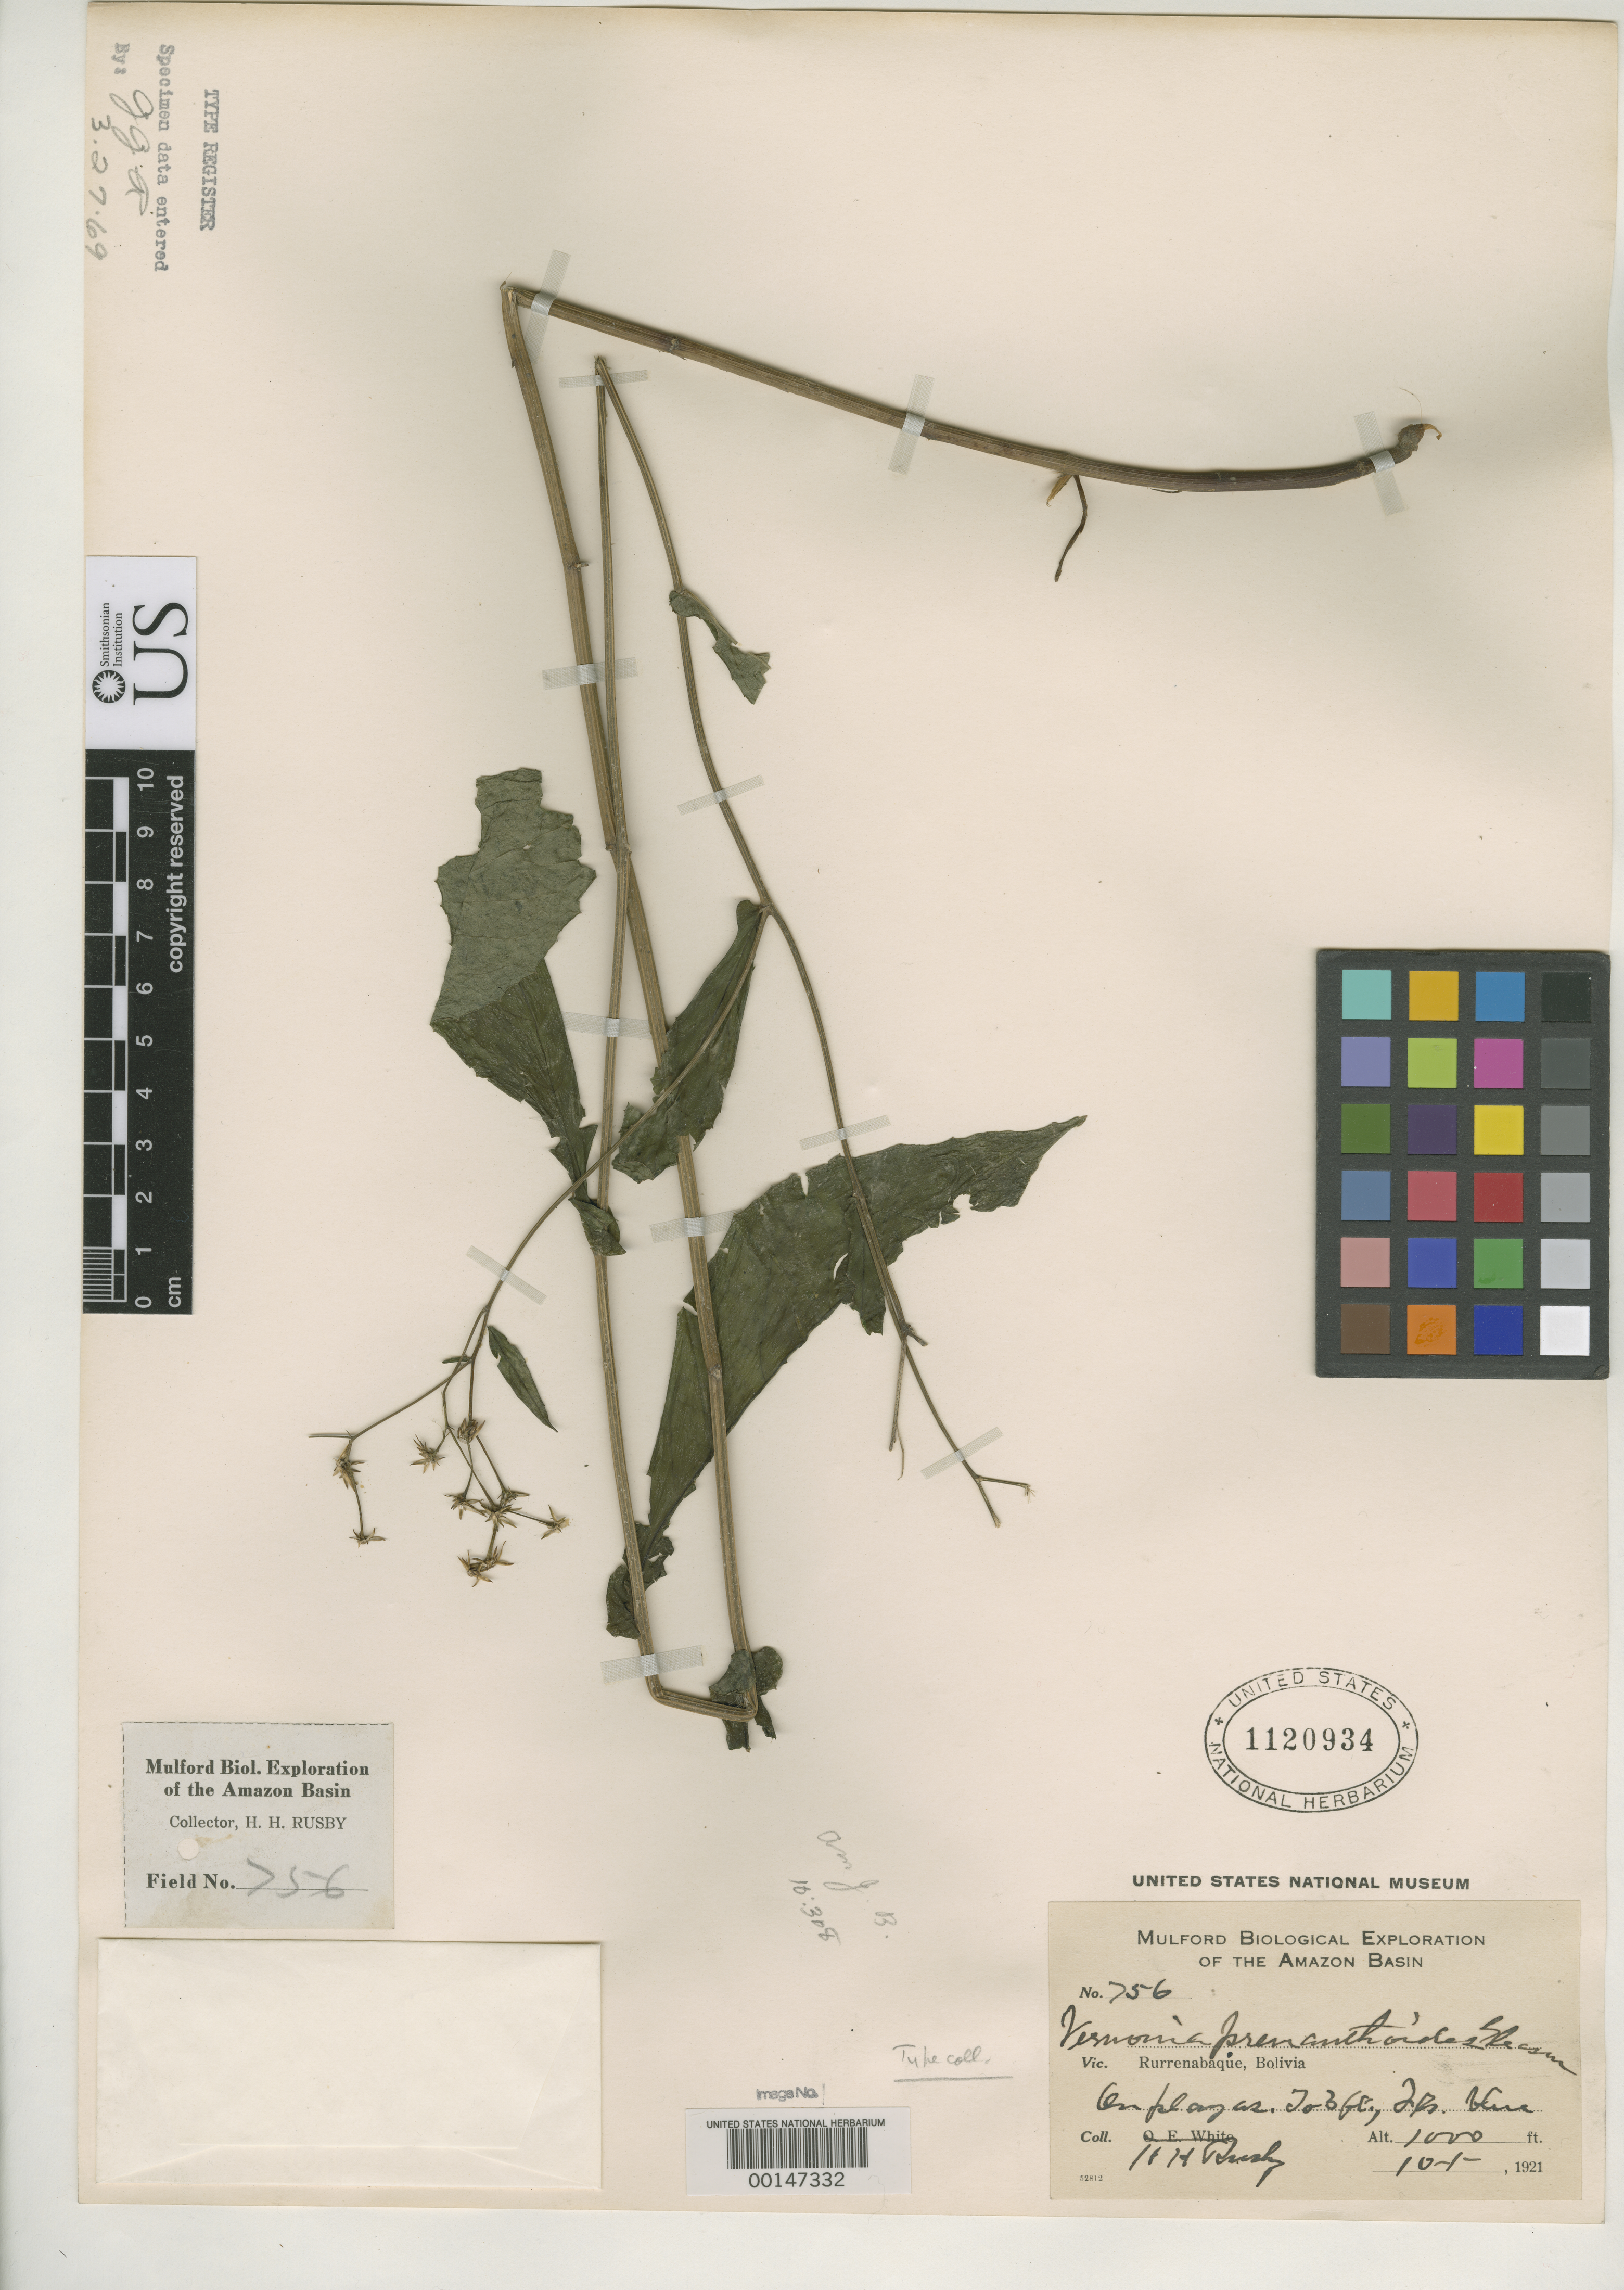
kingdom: Plantae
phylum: Tracheophyta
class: Magnoliopsida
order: Asterales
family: Asteraceae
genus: Vernonia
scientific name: Vernonia prenanthoides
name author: Gleason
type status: Isotype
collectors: H. H. Rusby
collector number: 756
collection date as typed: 10-1-1921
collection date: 1921-10-01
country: Bolivia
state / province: Beni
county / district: José Ballivián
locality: Rurrenabaque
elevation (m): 305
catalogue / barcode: US 1120934